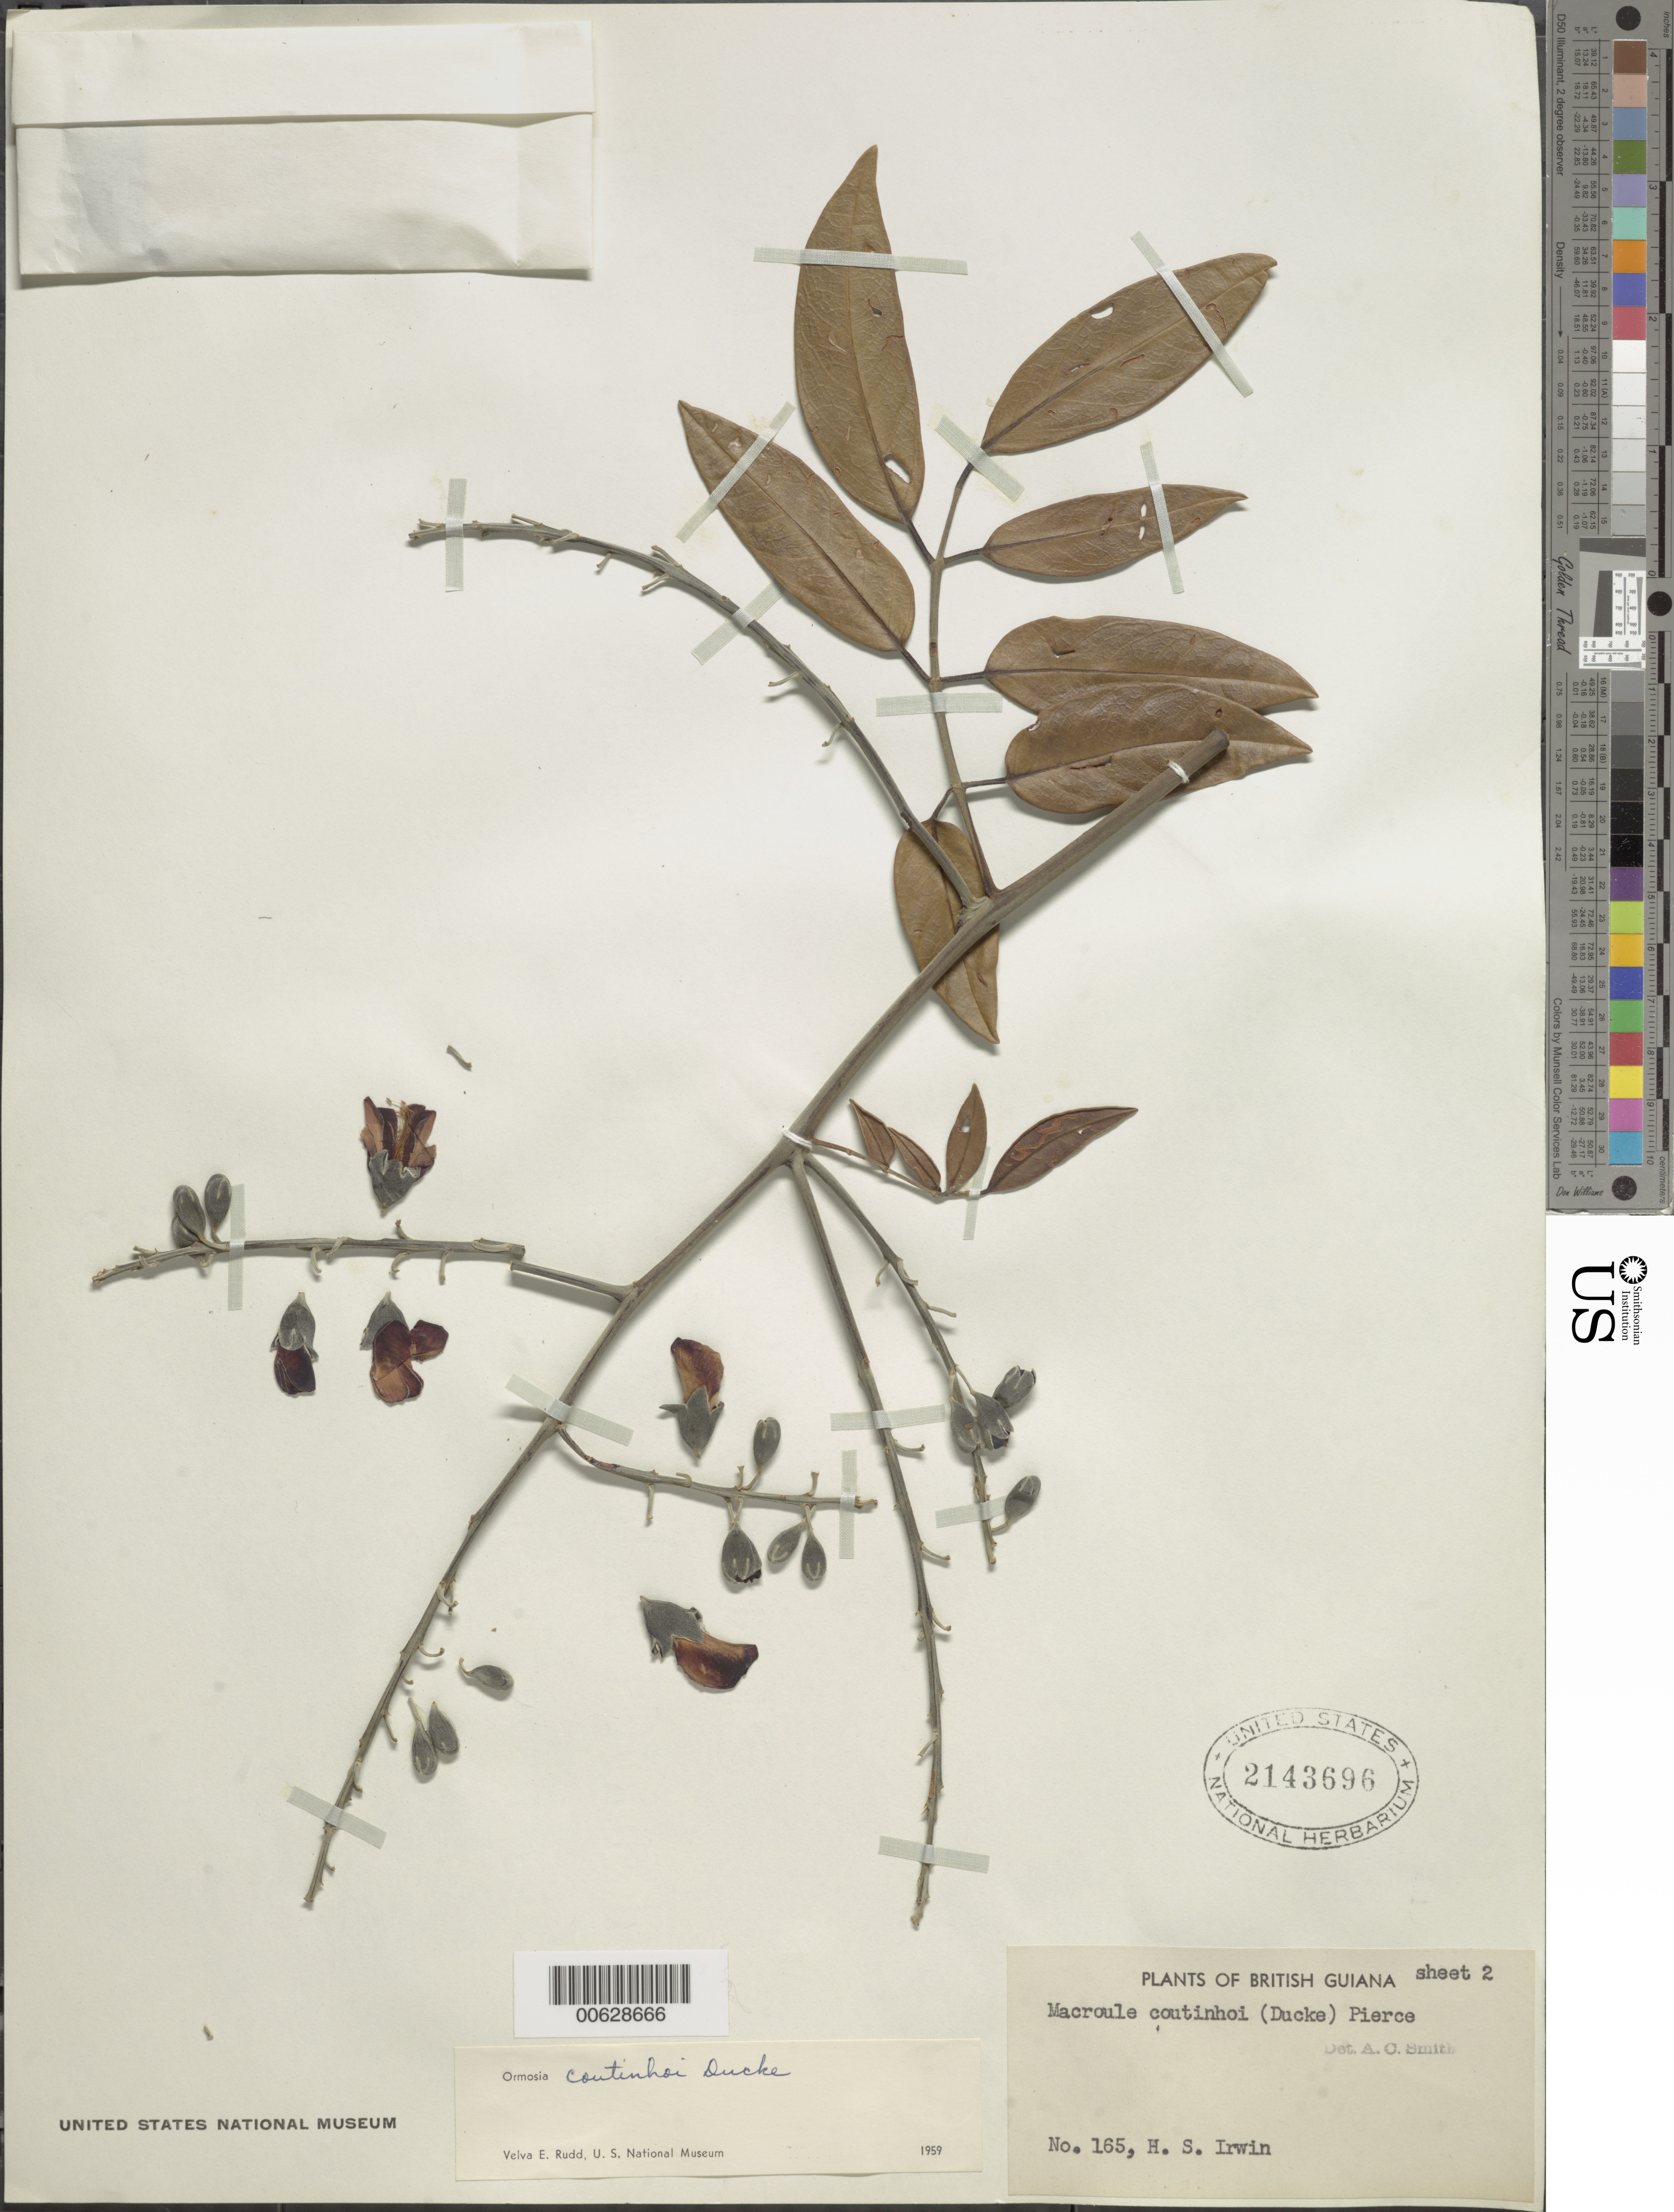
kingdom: Plantae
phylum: Tracheophyta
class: Magnoliopsida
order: Fabales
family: Fabaceae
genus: Ormosia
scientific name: Ormosia coutinhoi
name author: Ducke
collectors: H. Irwin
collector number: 165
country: Guyana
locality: British Guaina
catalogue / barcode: US 2143696